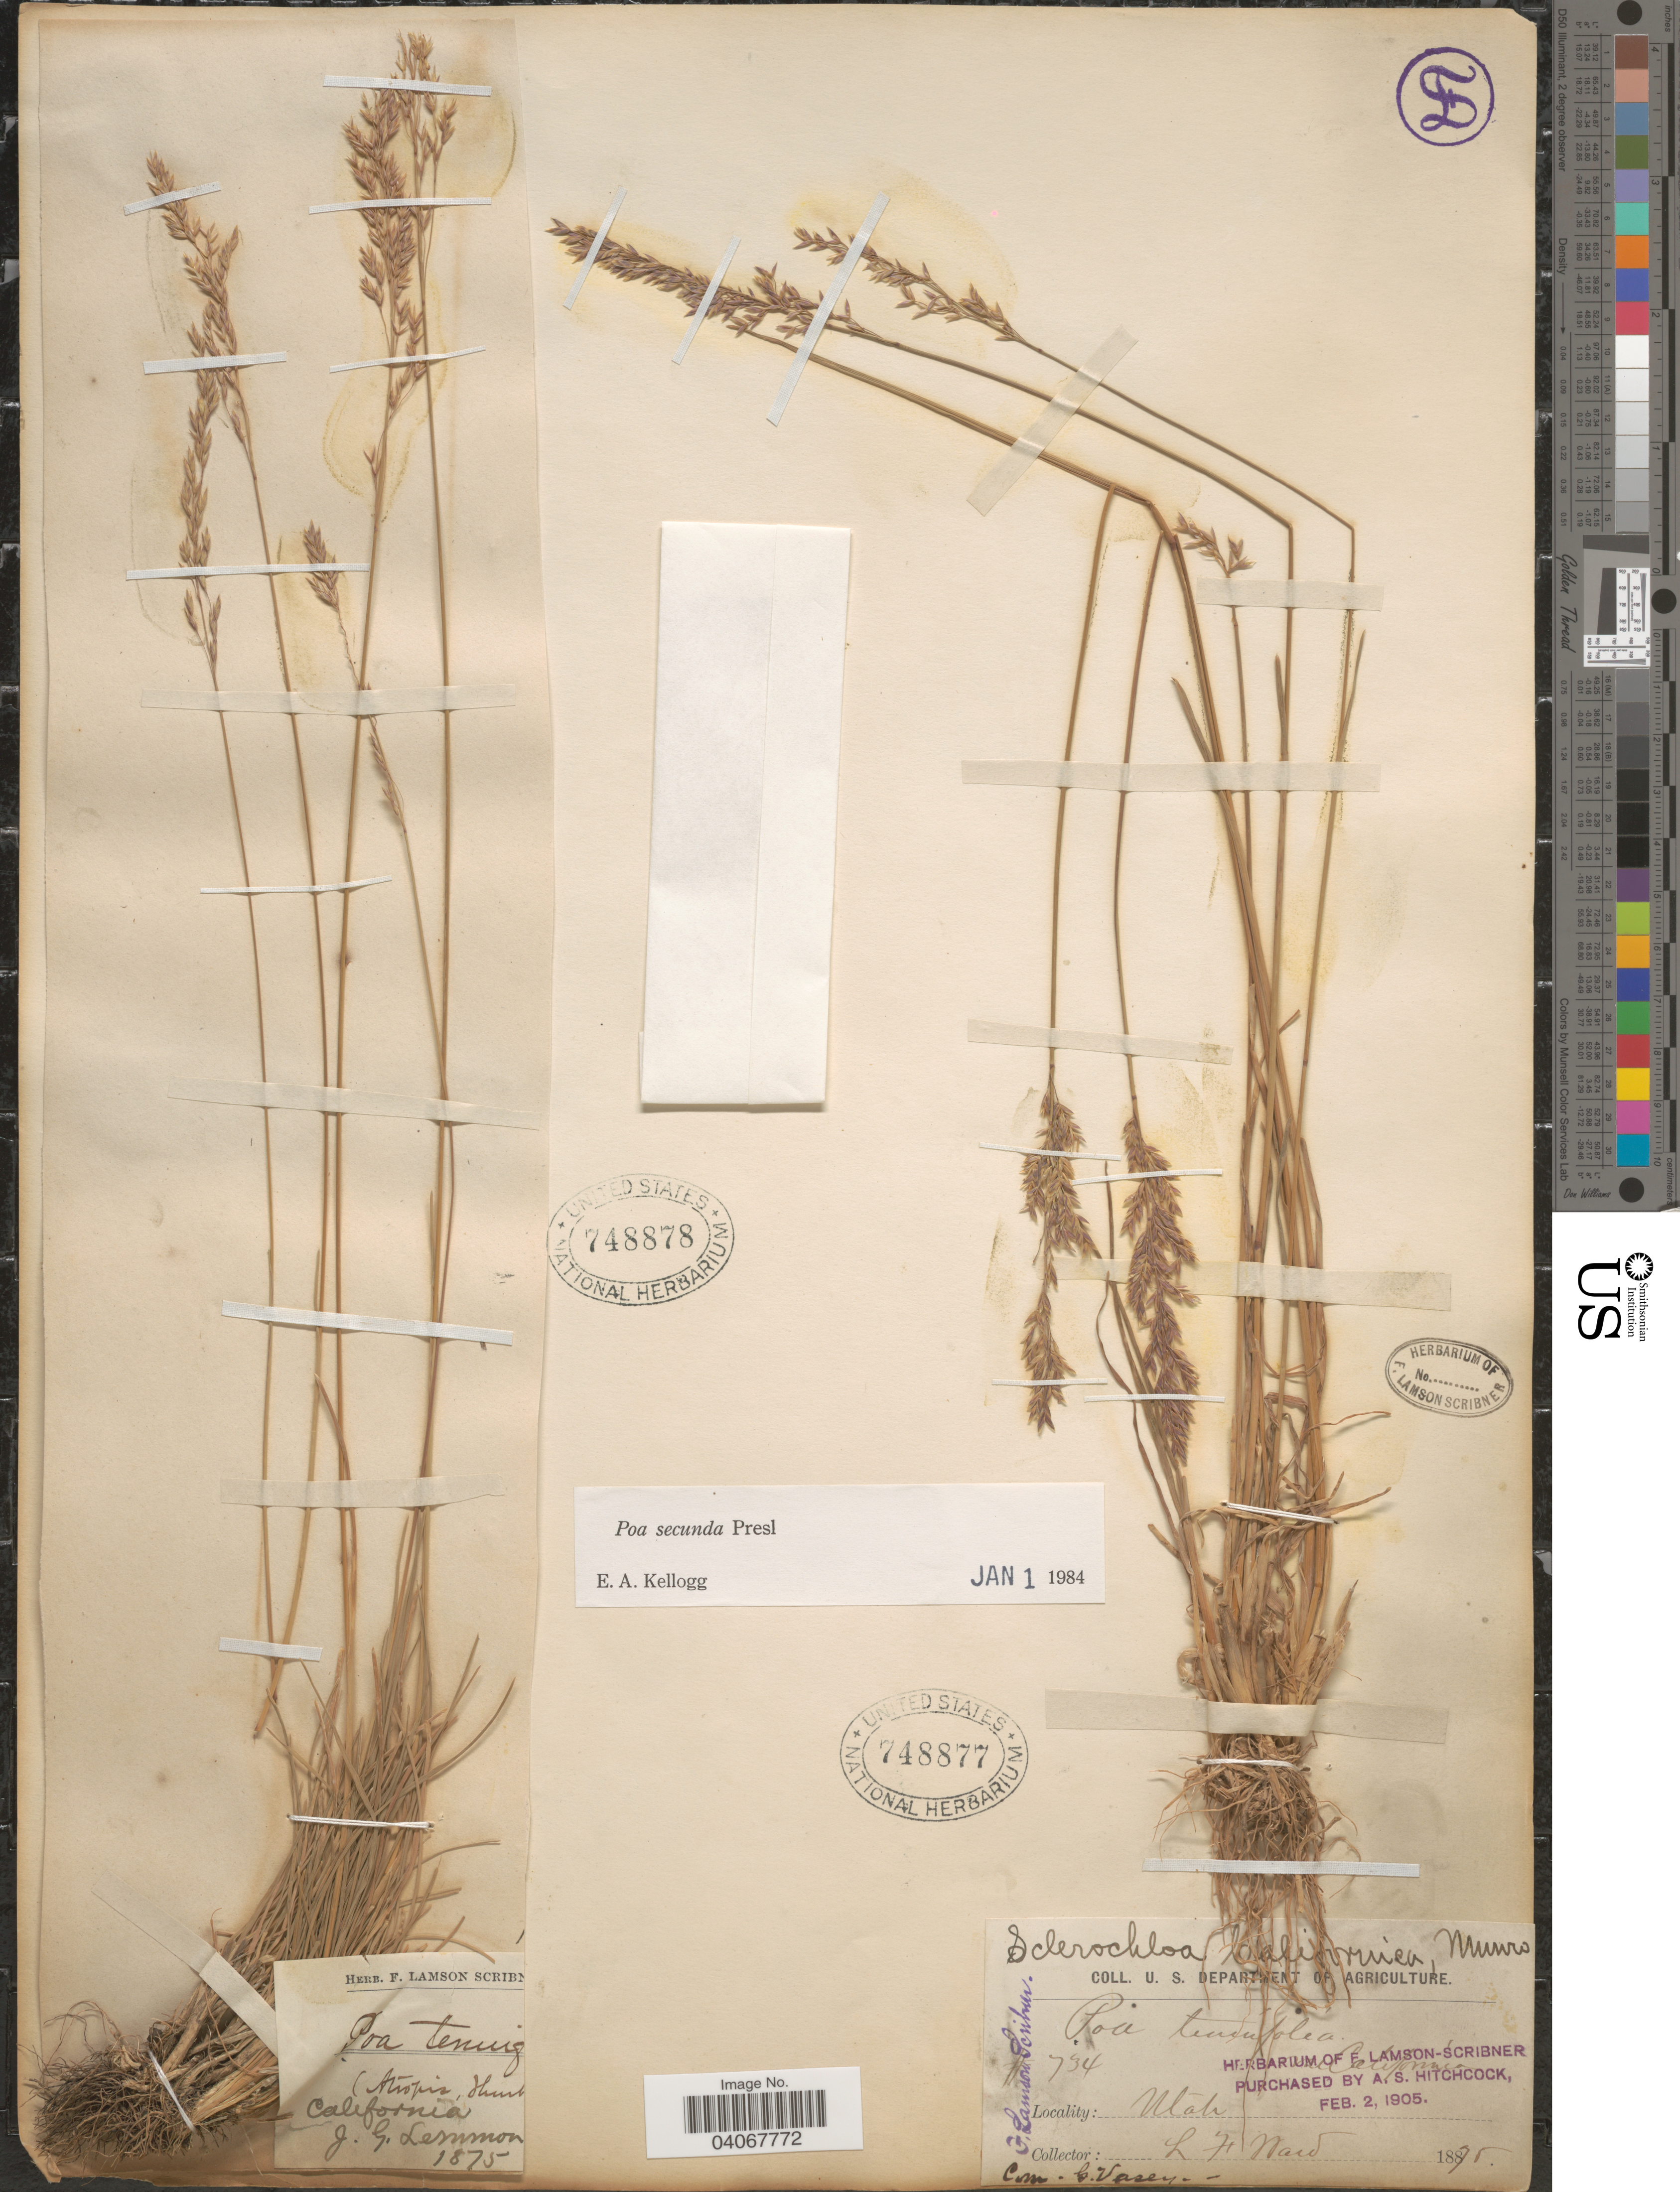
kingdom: Plantae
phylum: Tracheophyta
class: Liliopsida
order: Poales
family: Poaceae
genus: Poa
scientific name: Poa secunda subsp. secunda var. secunda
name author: J. Presl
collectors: L. Ward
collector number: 734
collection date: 1875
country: United States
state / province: Utah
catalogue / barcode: US 748877-2